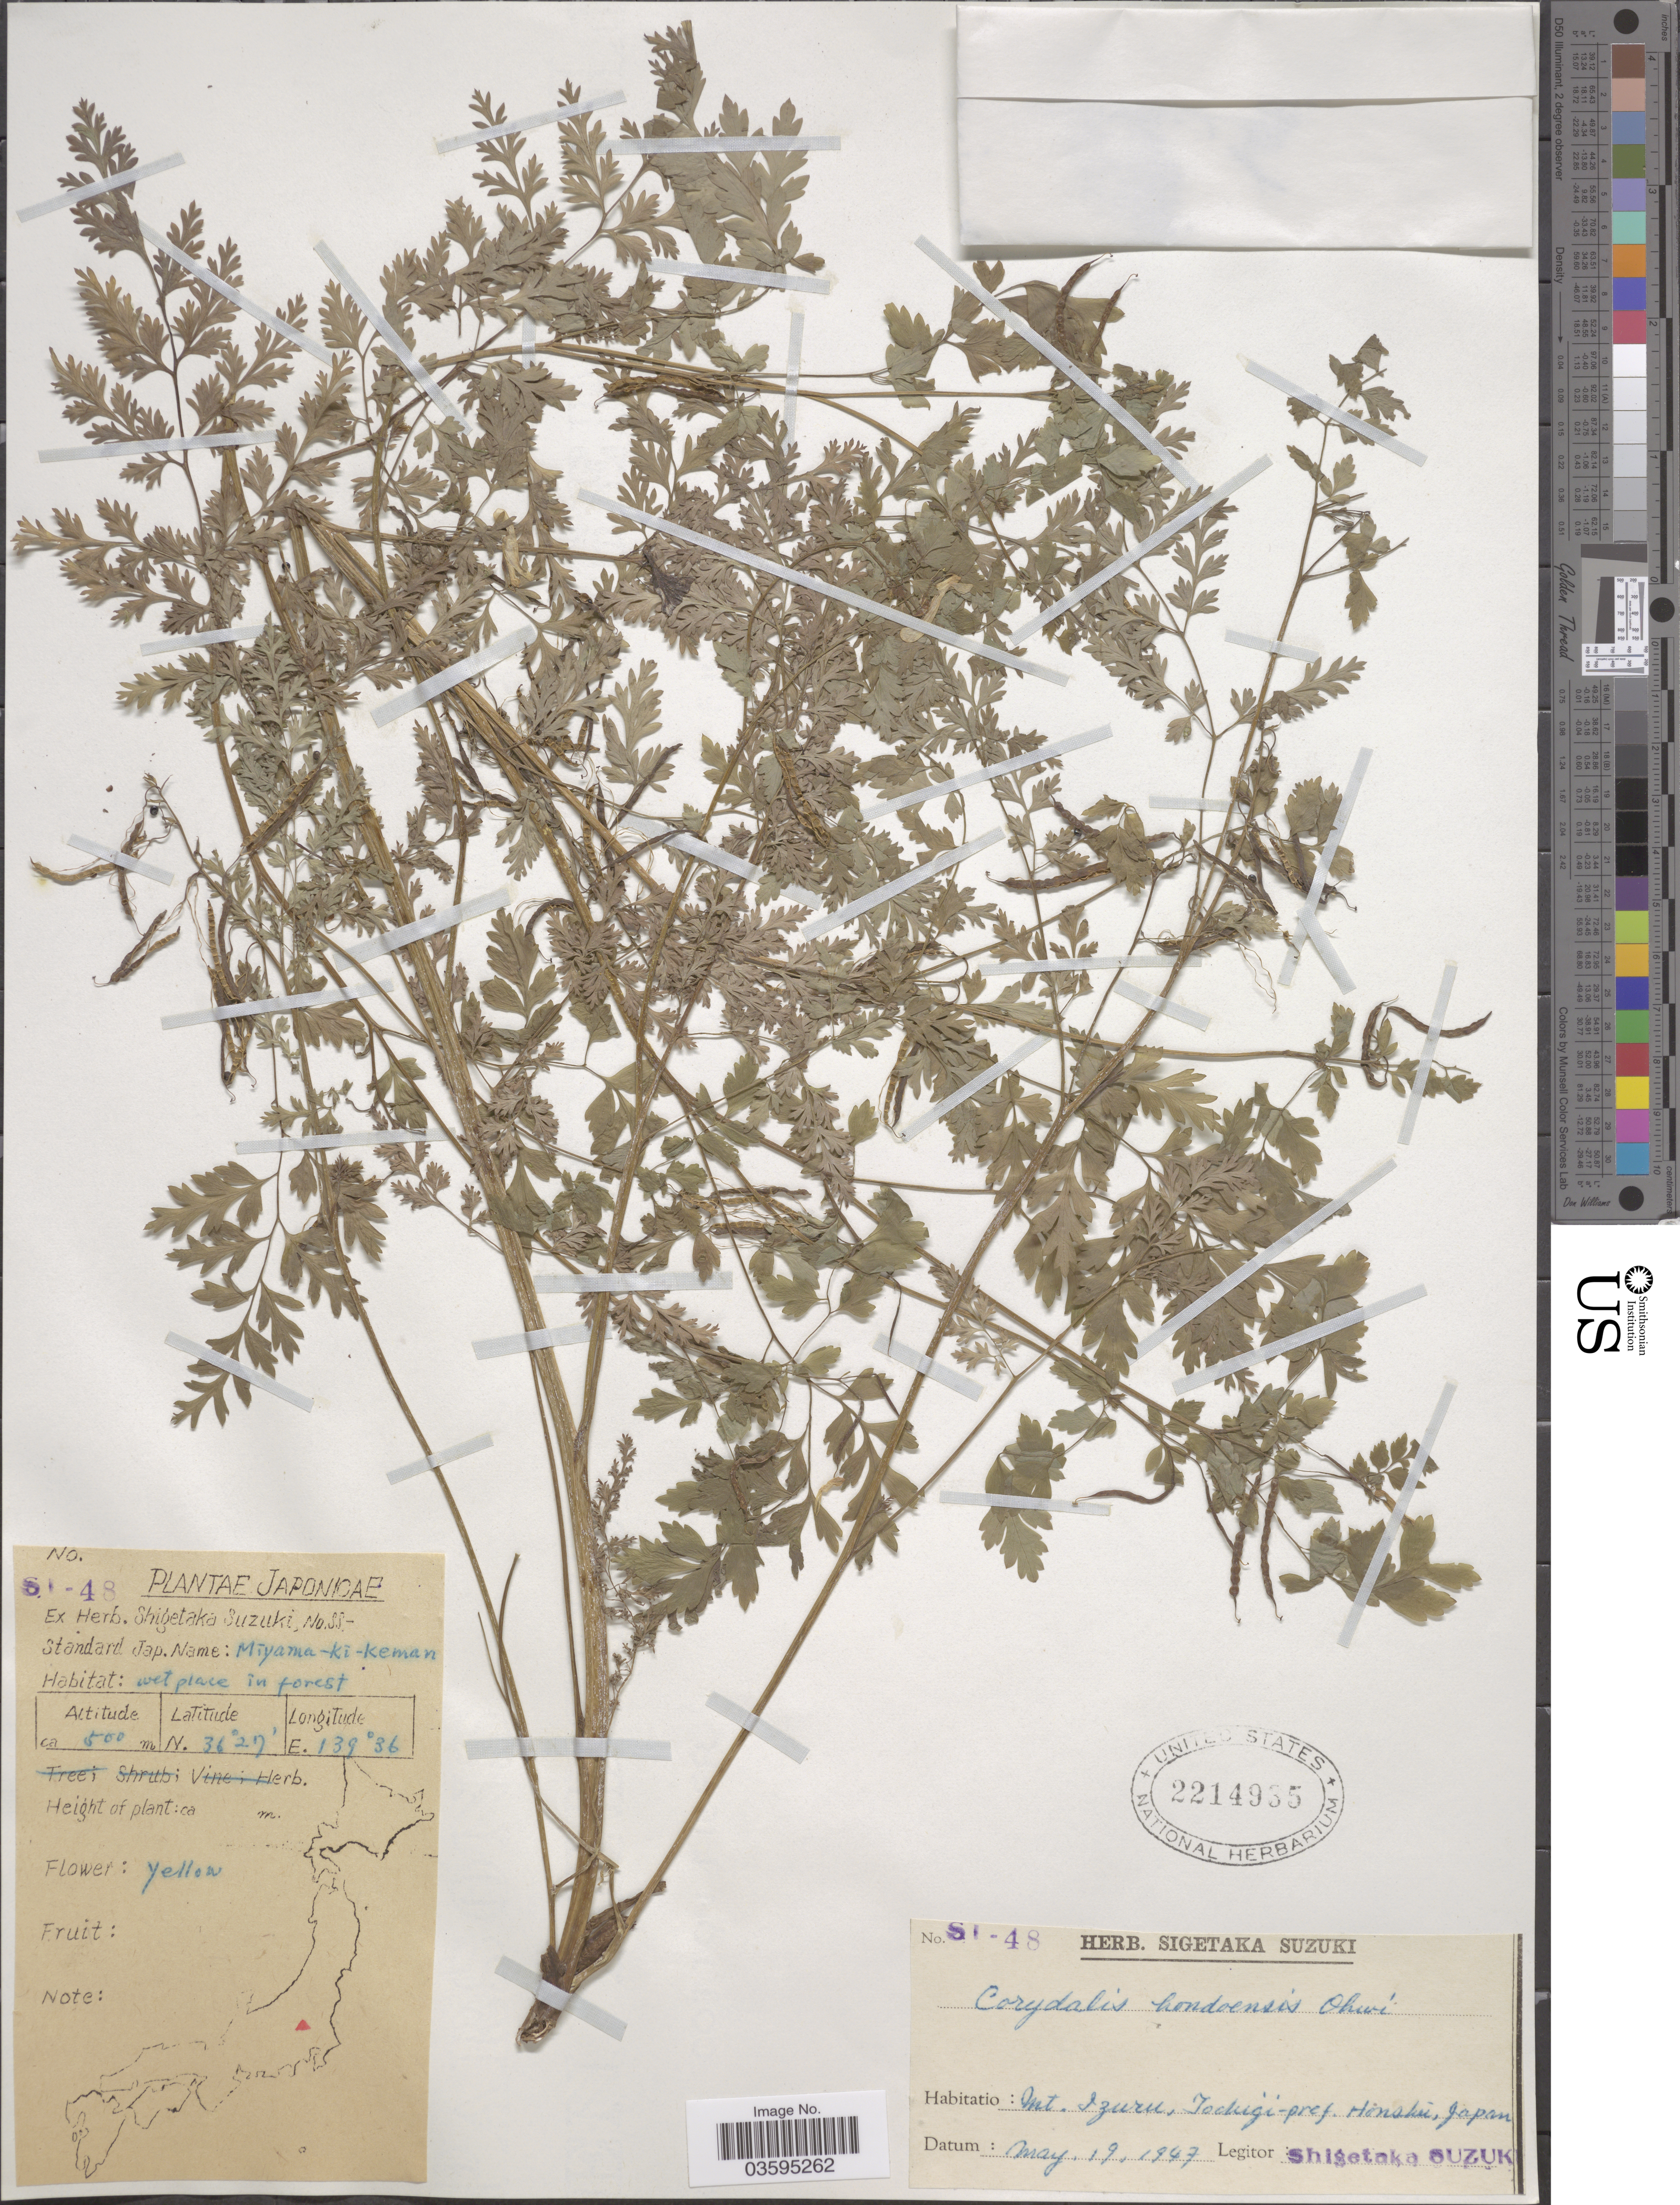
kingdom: Plantae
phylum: Tracheophyta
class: Magnoliopsida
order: Ranunculales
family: Papaveraceae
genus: Corydalis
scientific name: Corydalis hondoensis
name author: Ohwi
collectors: S. Suzuki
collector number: S1-48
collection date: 1947-05-19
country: Japan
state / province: Totigi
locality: Mt. Izuru, Tochigi-pref. Honshū.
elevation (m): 500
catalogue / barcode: US 2214935